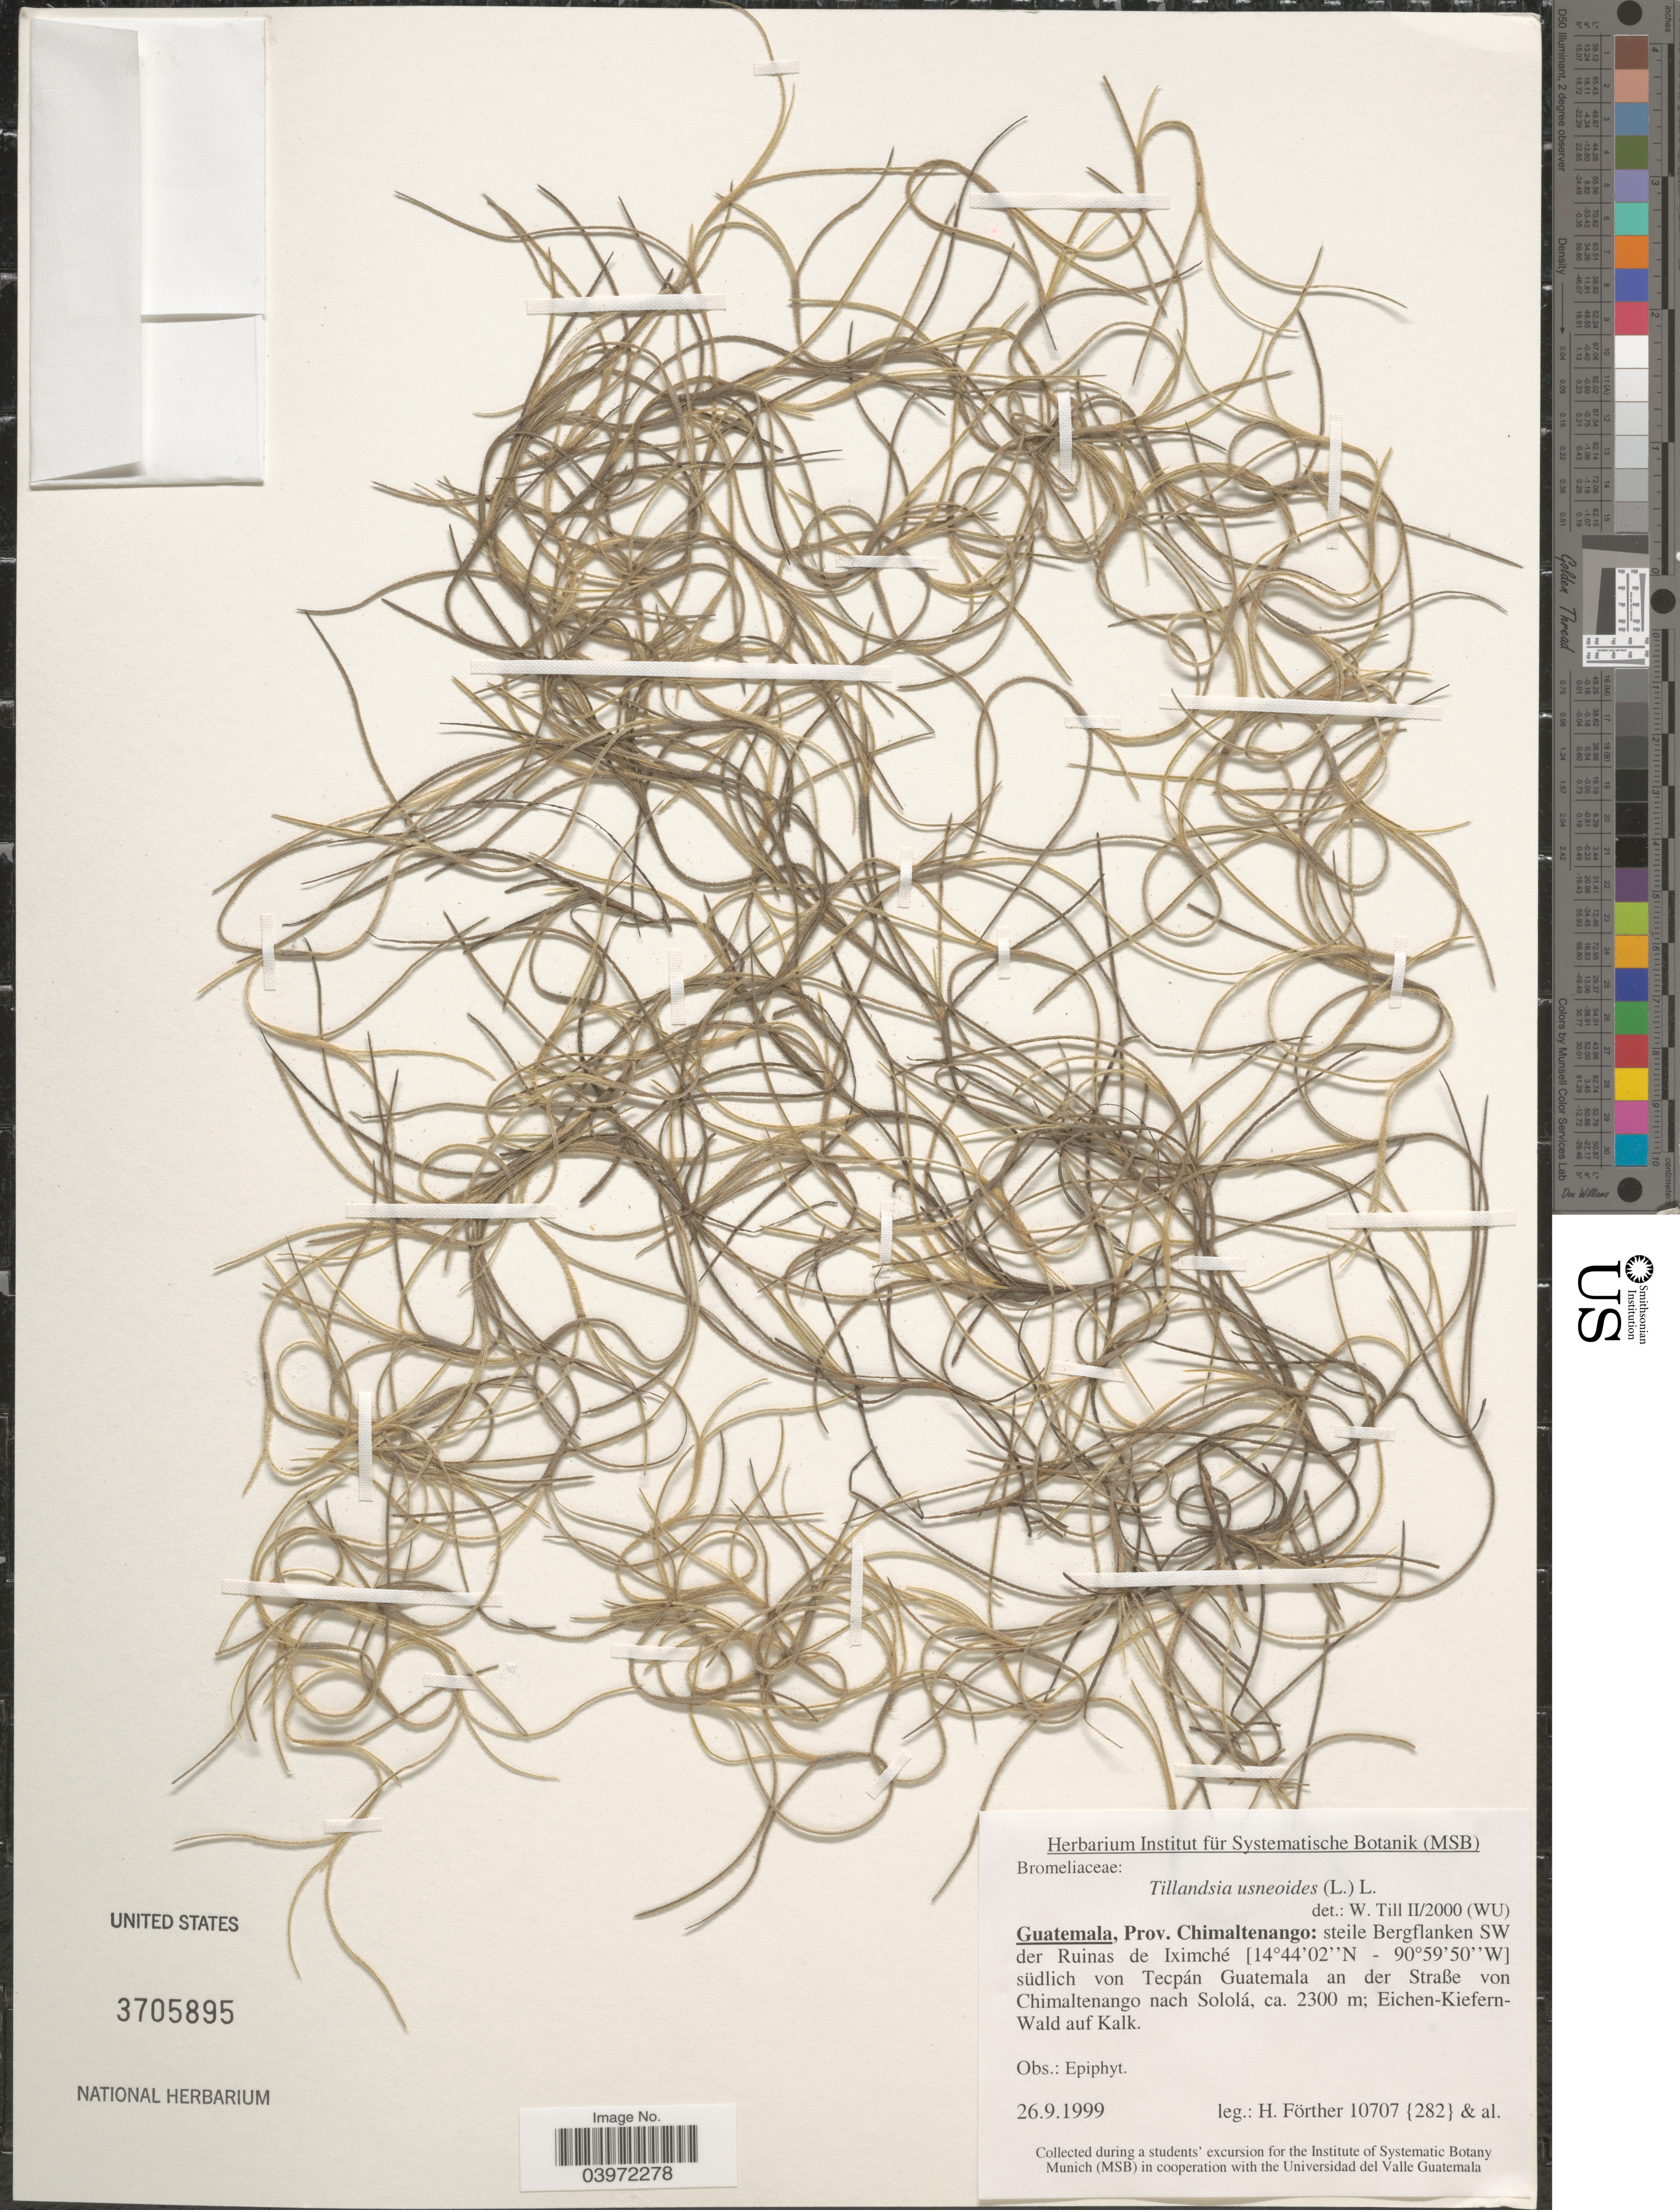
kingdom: Plantae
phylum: Tracheophyta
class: Liliopsida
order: Poales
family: Bromeliaceae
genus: Tillandsia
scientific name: Tillandsia usneoides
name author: (L.) L.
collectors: H. Fôrther & et al.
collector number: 10707 {282}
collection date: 1999-09-26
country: Guatemala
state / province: Chimaltenango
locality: Steile Bergflanken SW der Ruinas de Iximché südlich von Tecpán Guatemala an der Straße von Chimaltenango nach Sololá. Eigen-Kiefern-Wald auf Kalk.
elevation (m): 2300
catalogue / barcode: US 3705895